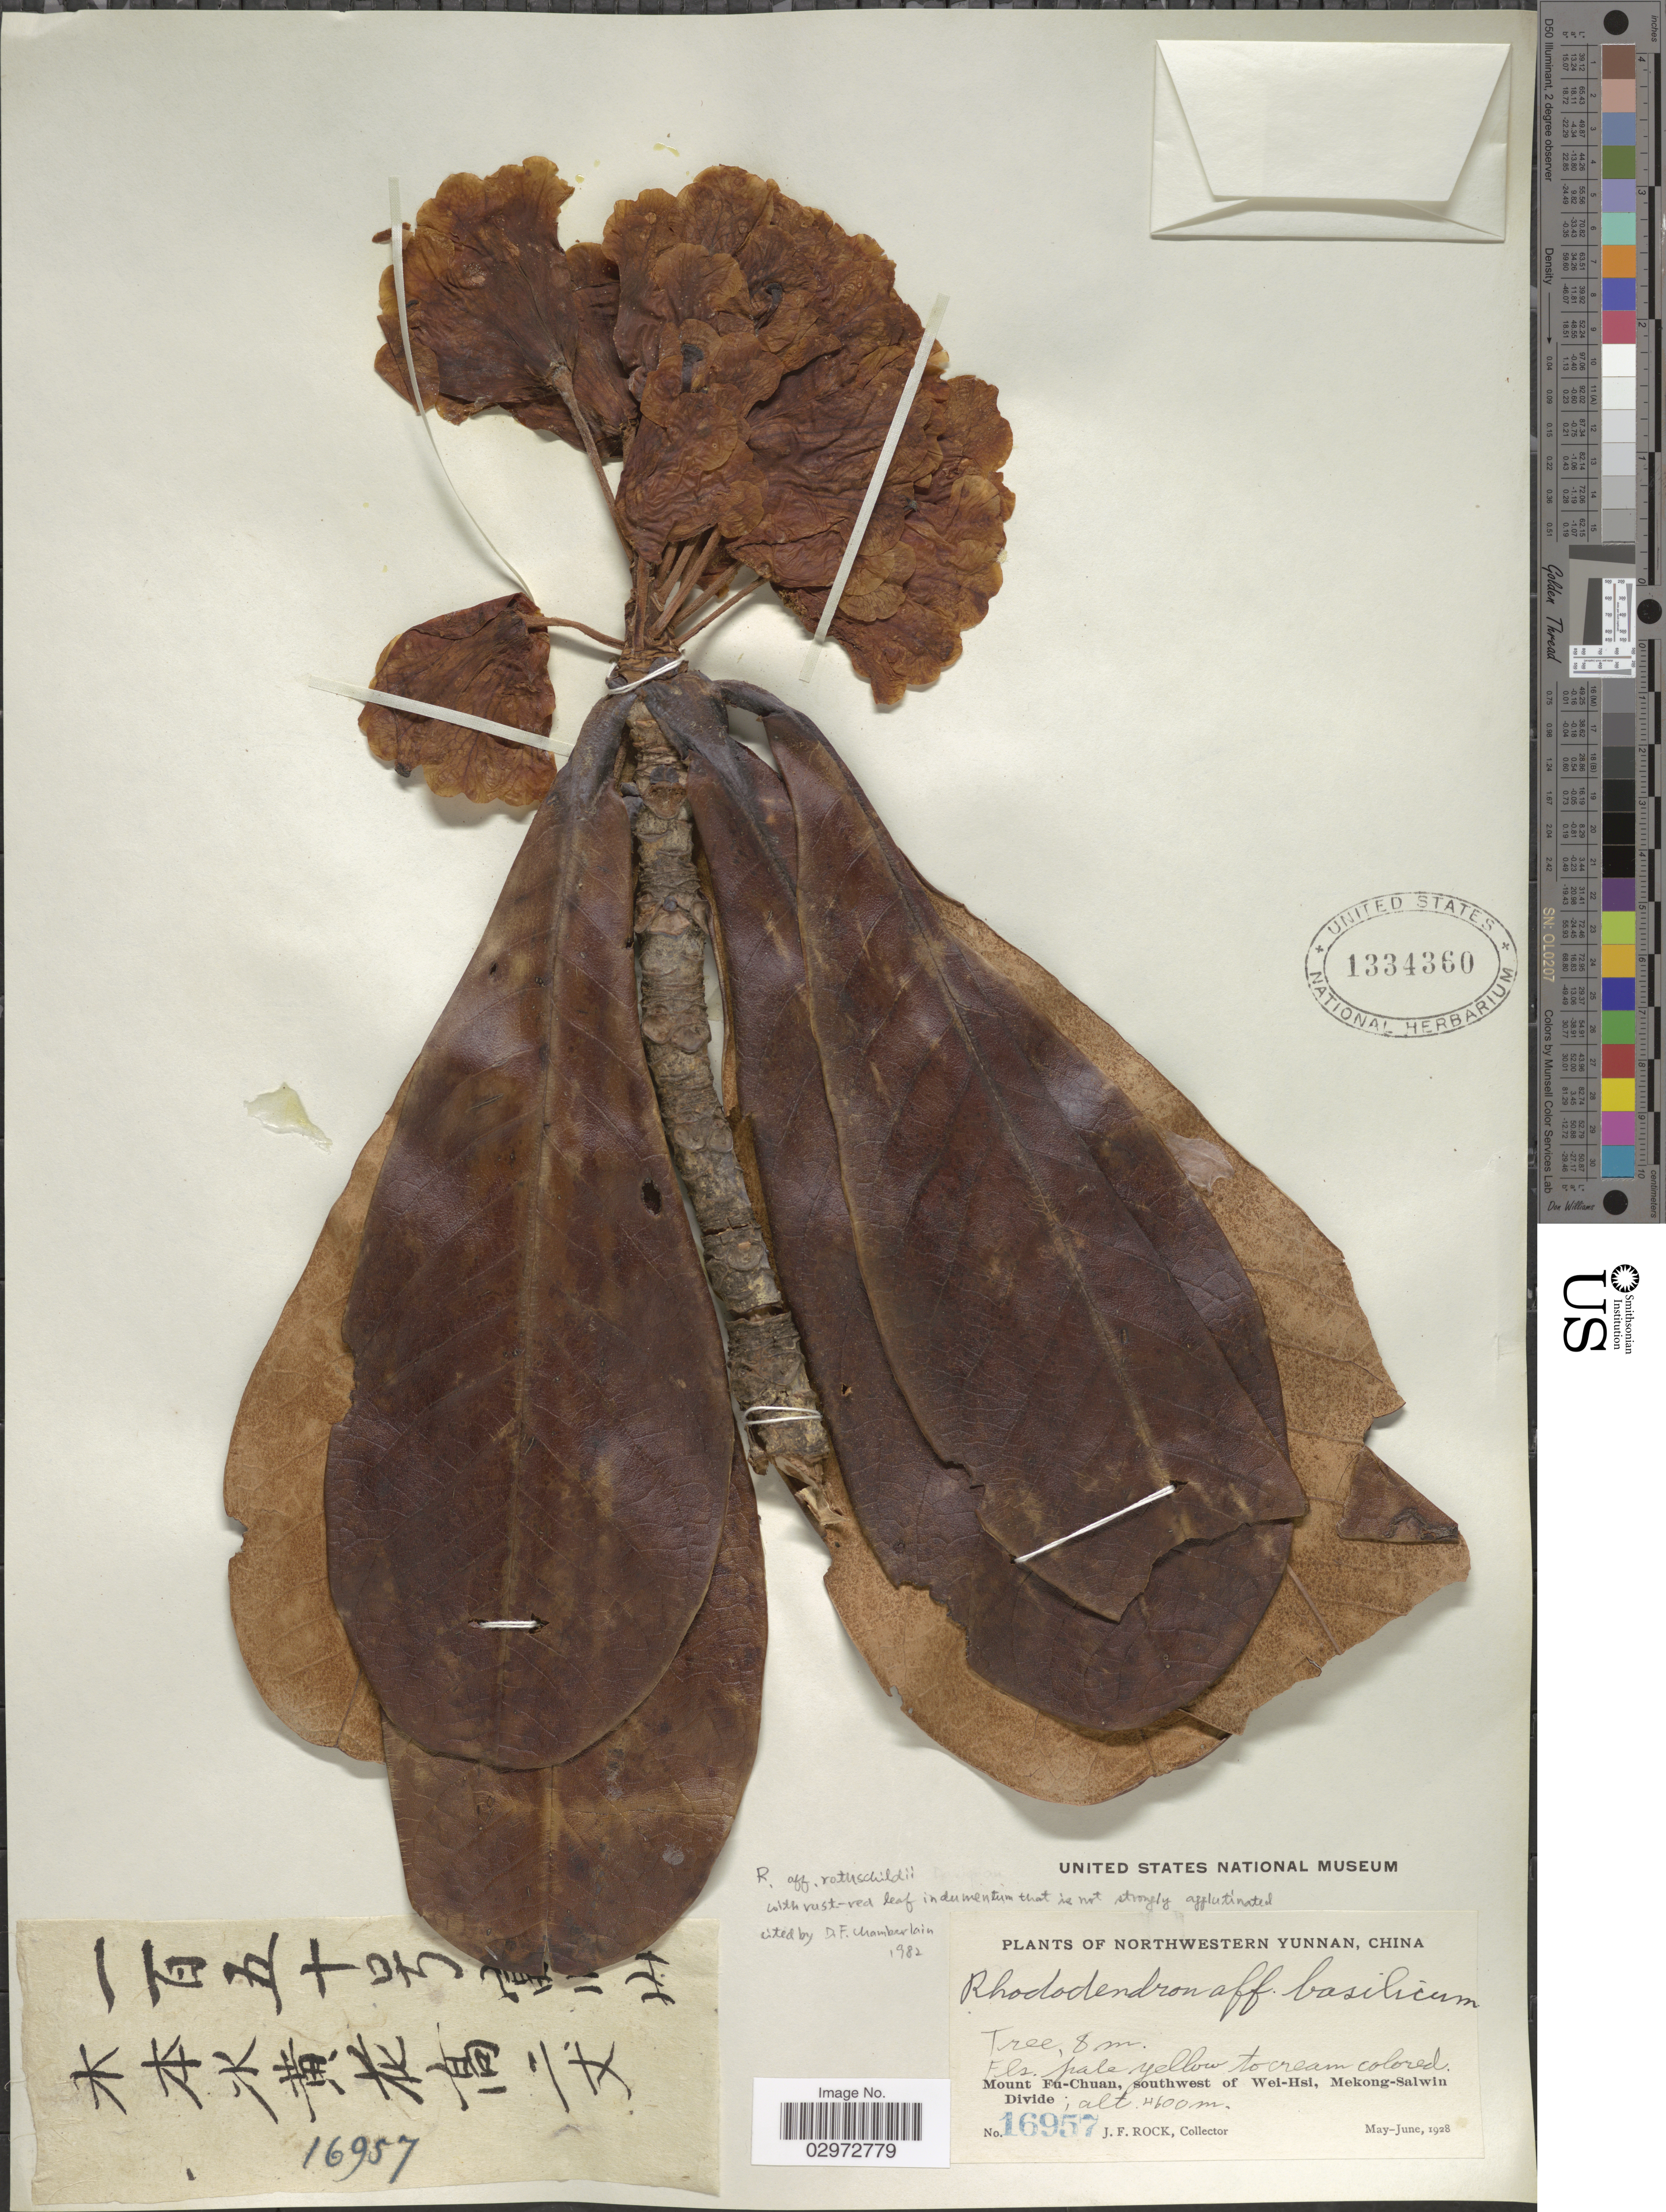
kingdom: Plantae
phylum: Tracheophyta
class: Magnoliopsida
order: Ericales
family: Ericaceae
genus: Rhododendron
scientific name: Rhododendron rothschildii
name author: Davidian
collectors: J. Rock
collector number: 16957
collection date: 1928-05/1928-06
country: China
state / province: Yunnan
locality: Northwestern Yunnan. Mount Fu-Chuan, southwest of Wei-Hsi, Mekong-Salwin Divide.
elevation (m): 4600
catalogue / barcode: US 1334360